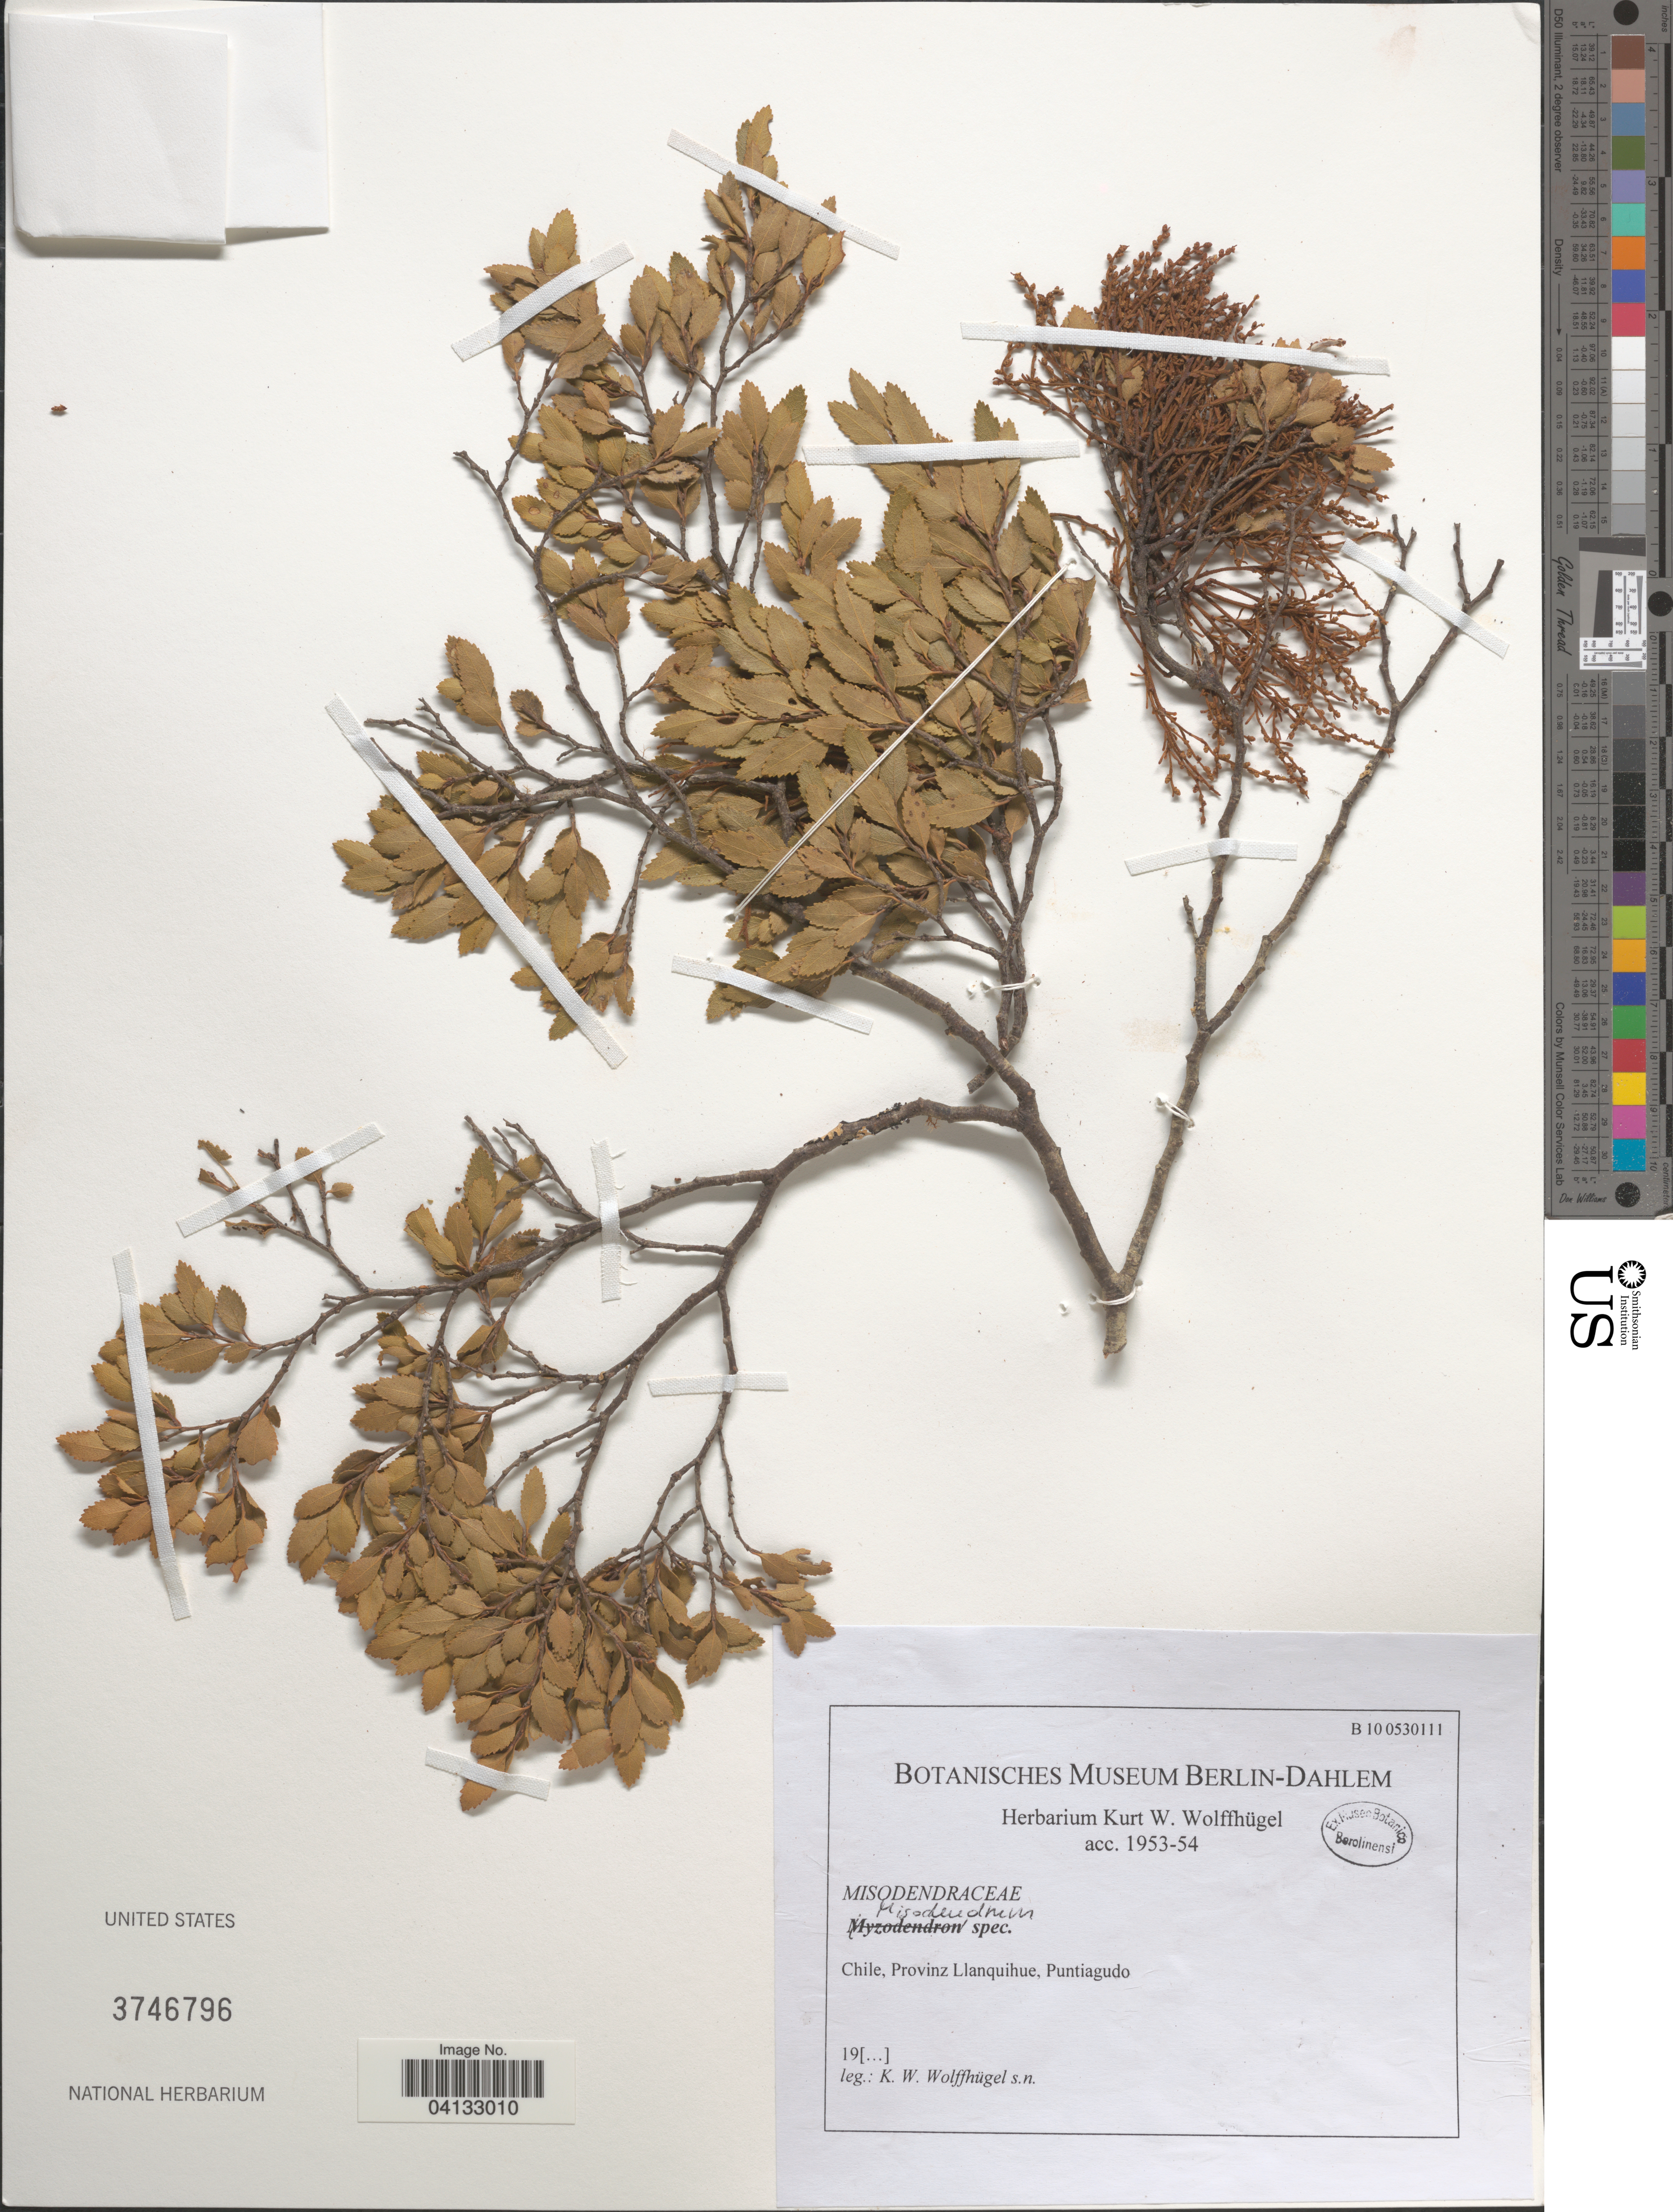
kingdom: Plantae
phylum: Tracheophyta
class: Magnoliopsida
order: Santalales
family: Misodendraceae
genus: Misodendrum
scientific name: Misodendrum sp.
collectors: K. Wolffhugel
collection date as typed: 19[...]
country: Chile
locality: Provinz Llanquihue, Puntiagudo.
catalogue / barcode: US 3746796